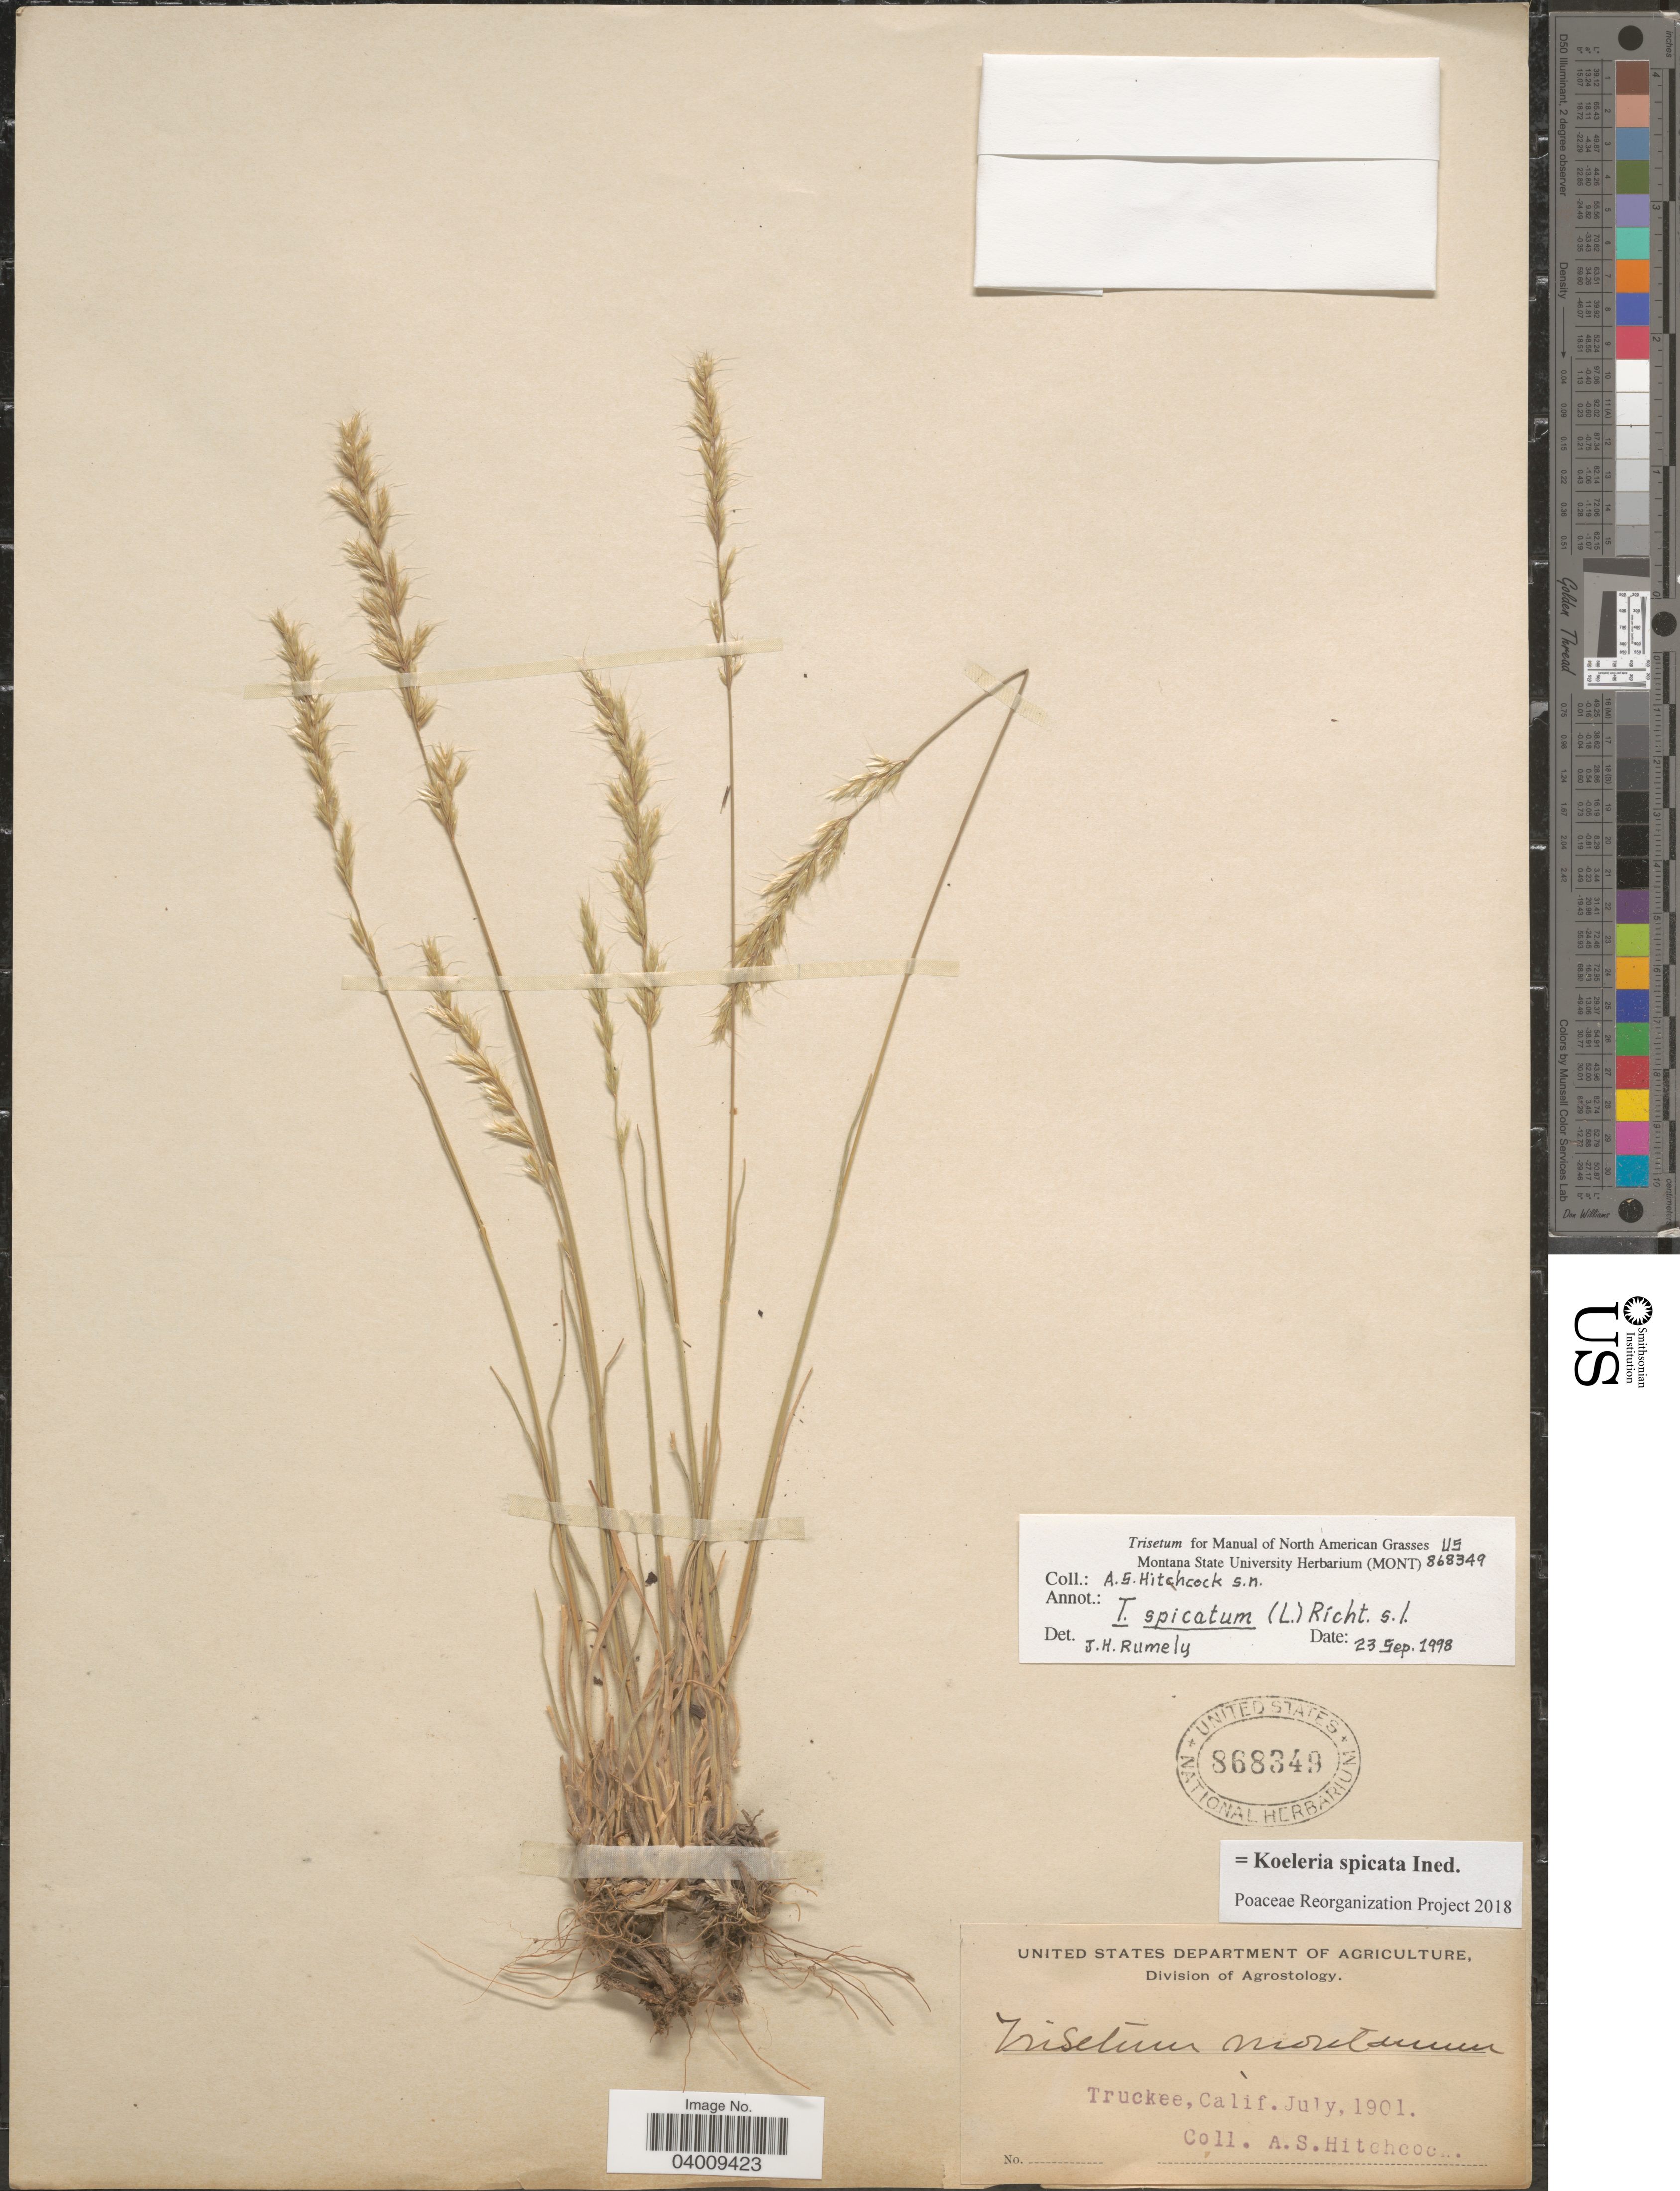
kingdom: Plantae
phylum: Tracheophyta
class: Liliopsida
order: Poales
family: Poaceae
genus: Koeleria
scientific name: Koeleria spicata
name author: (L.) Barberá et al.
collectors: A. S. Hitchcock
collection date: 1901-07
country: United States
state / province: California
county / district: Nevada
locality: Truckee.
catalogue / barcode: US 868349